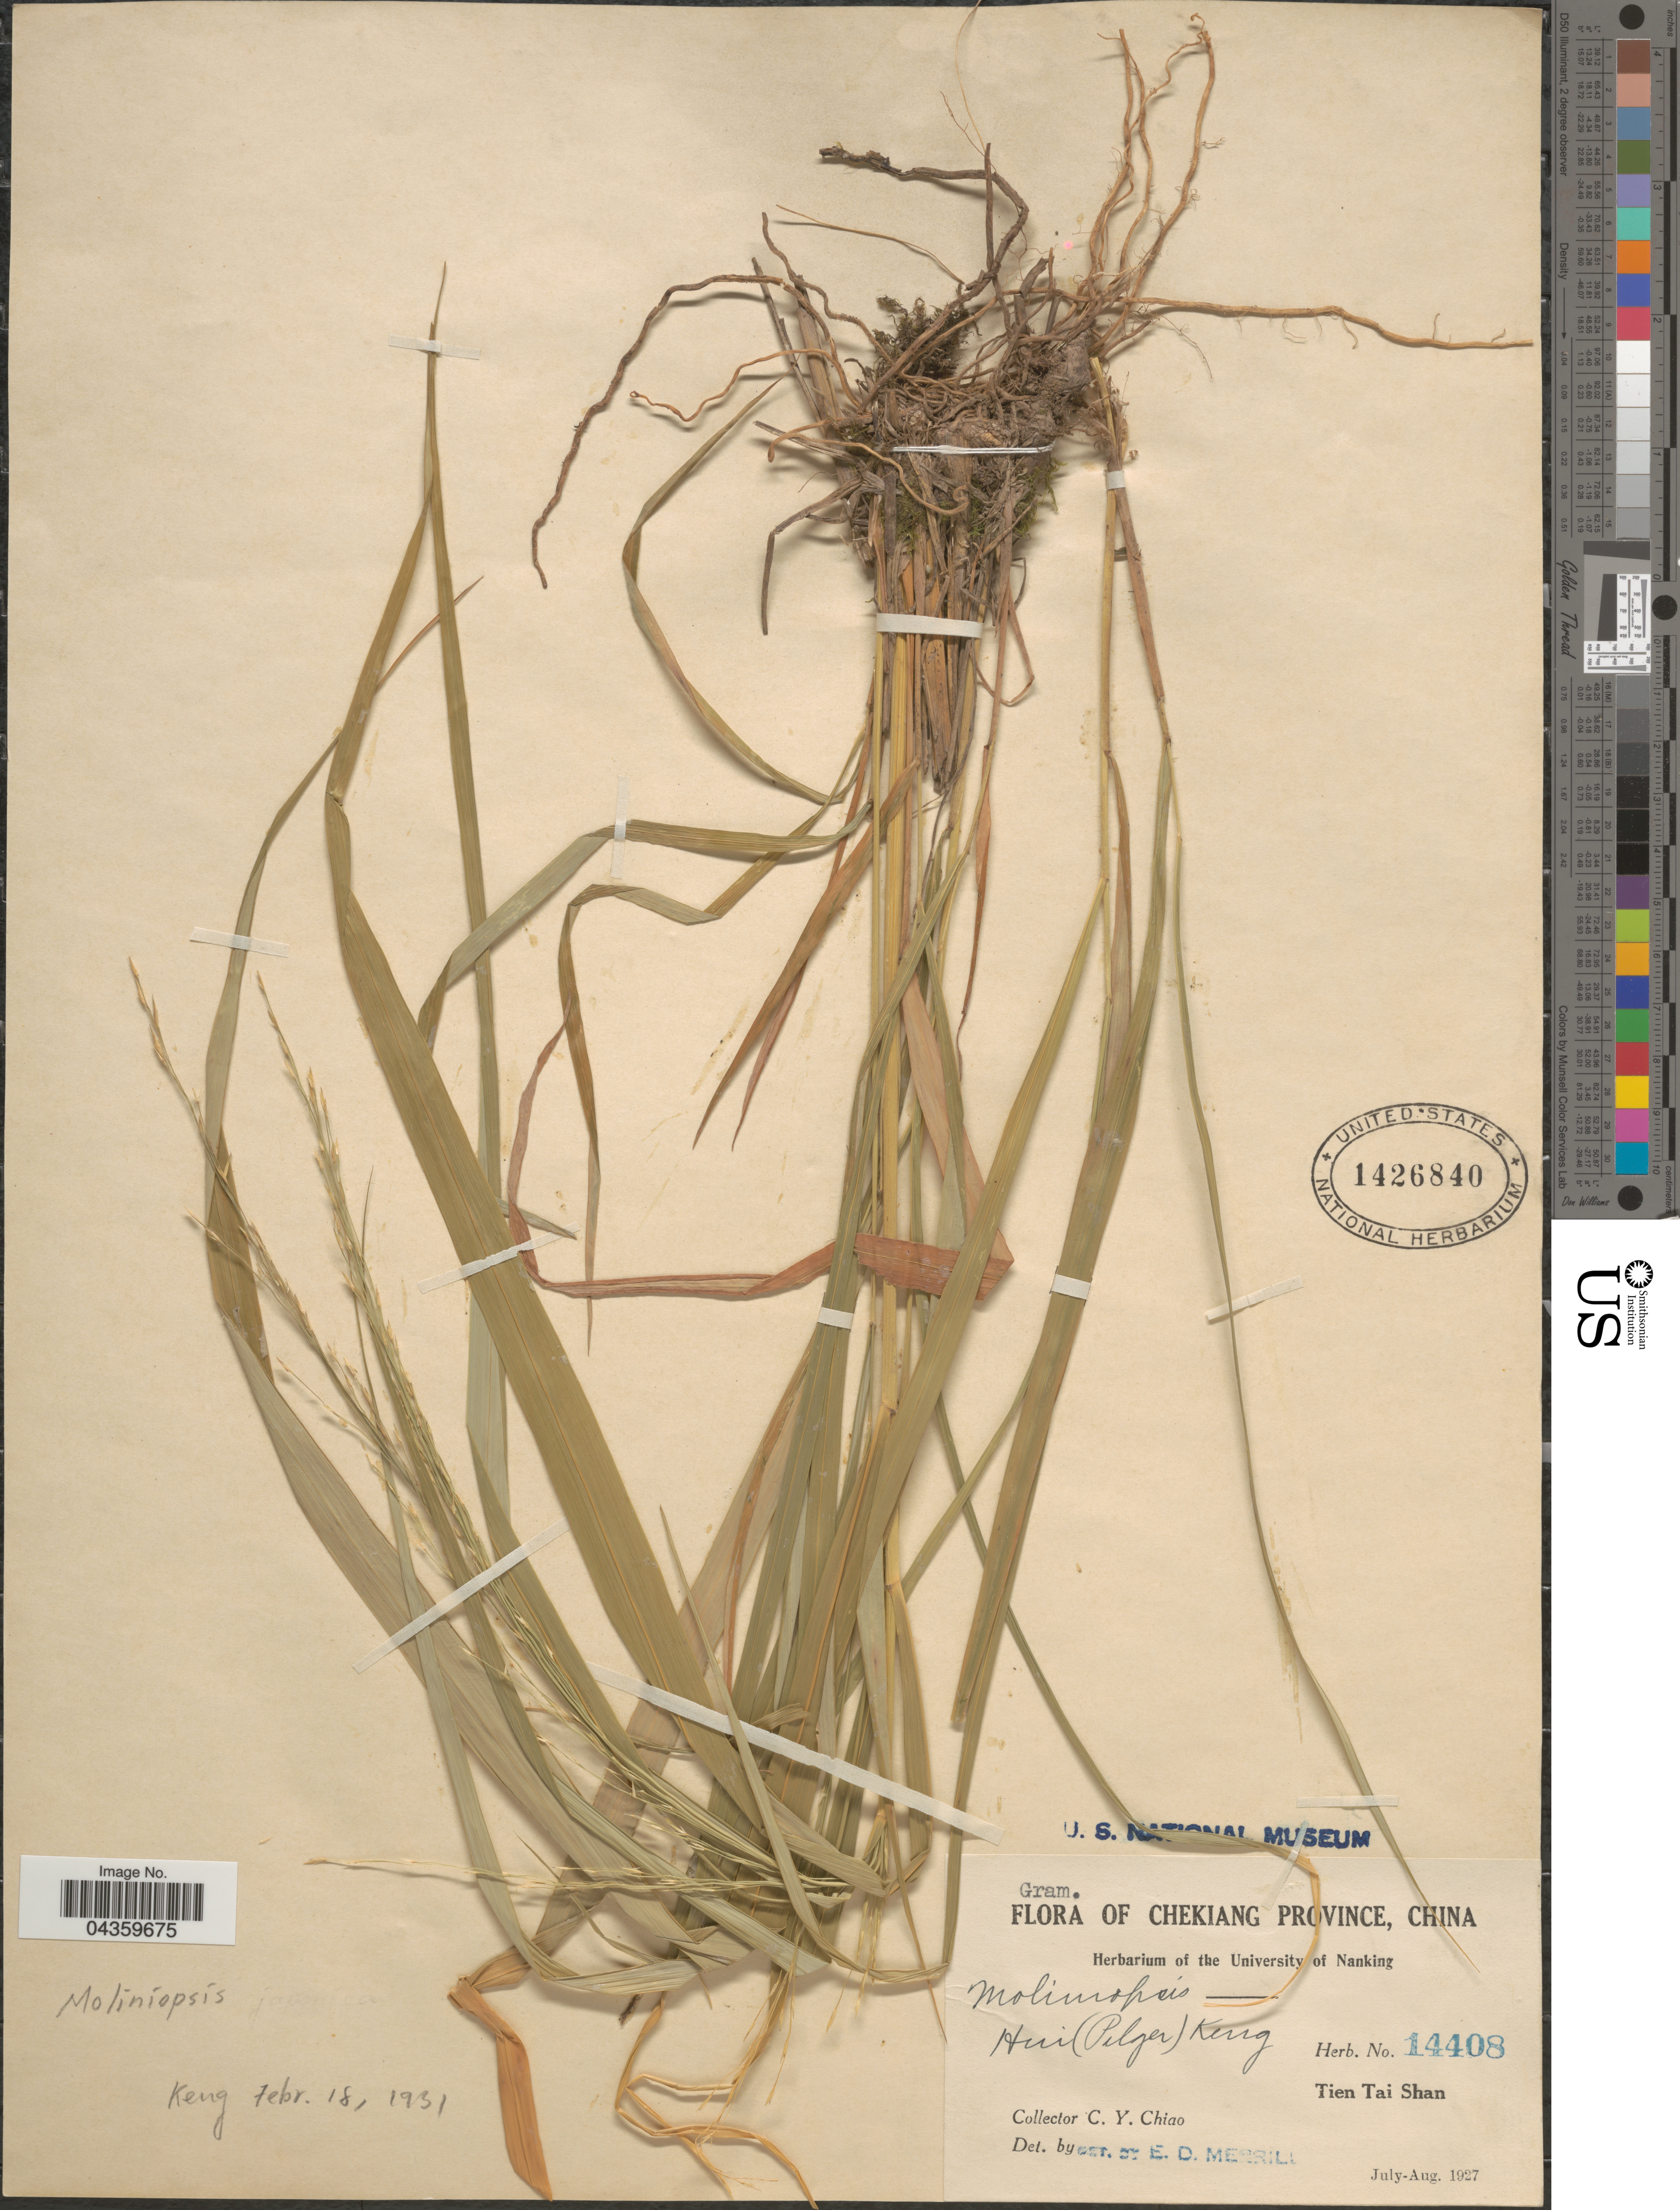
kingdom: Plantae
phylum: Tracheophyta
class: Liliopsida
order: Poales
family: Poaceae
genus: Molinia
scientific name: Molinia japonica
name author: Hack.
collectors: C. Y. Chiao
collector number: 14408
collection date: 1927-07/1927-08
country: China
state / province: Zhejiang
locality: Chekiang Province. Tien Tai Shan.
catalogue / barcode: US 1426840